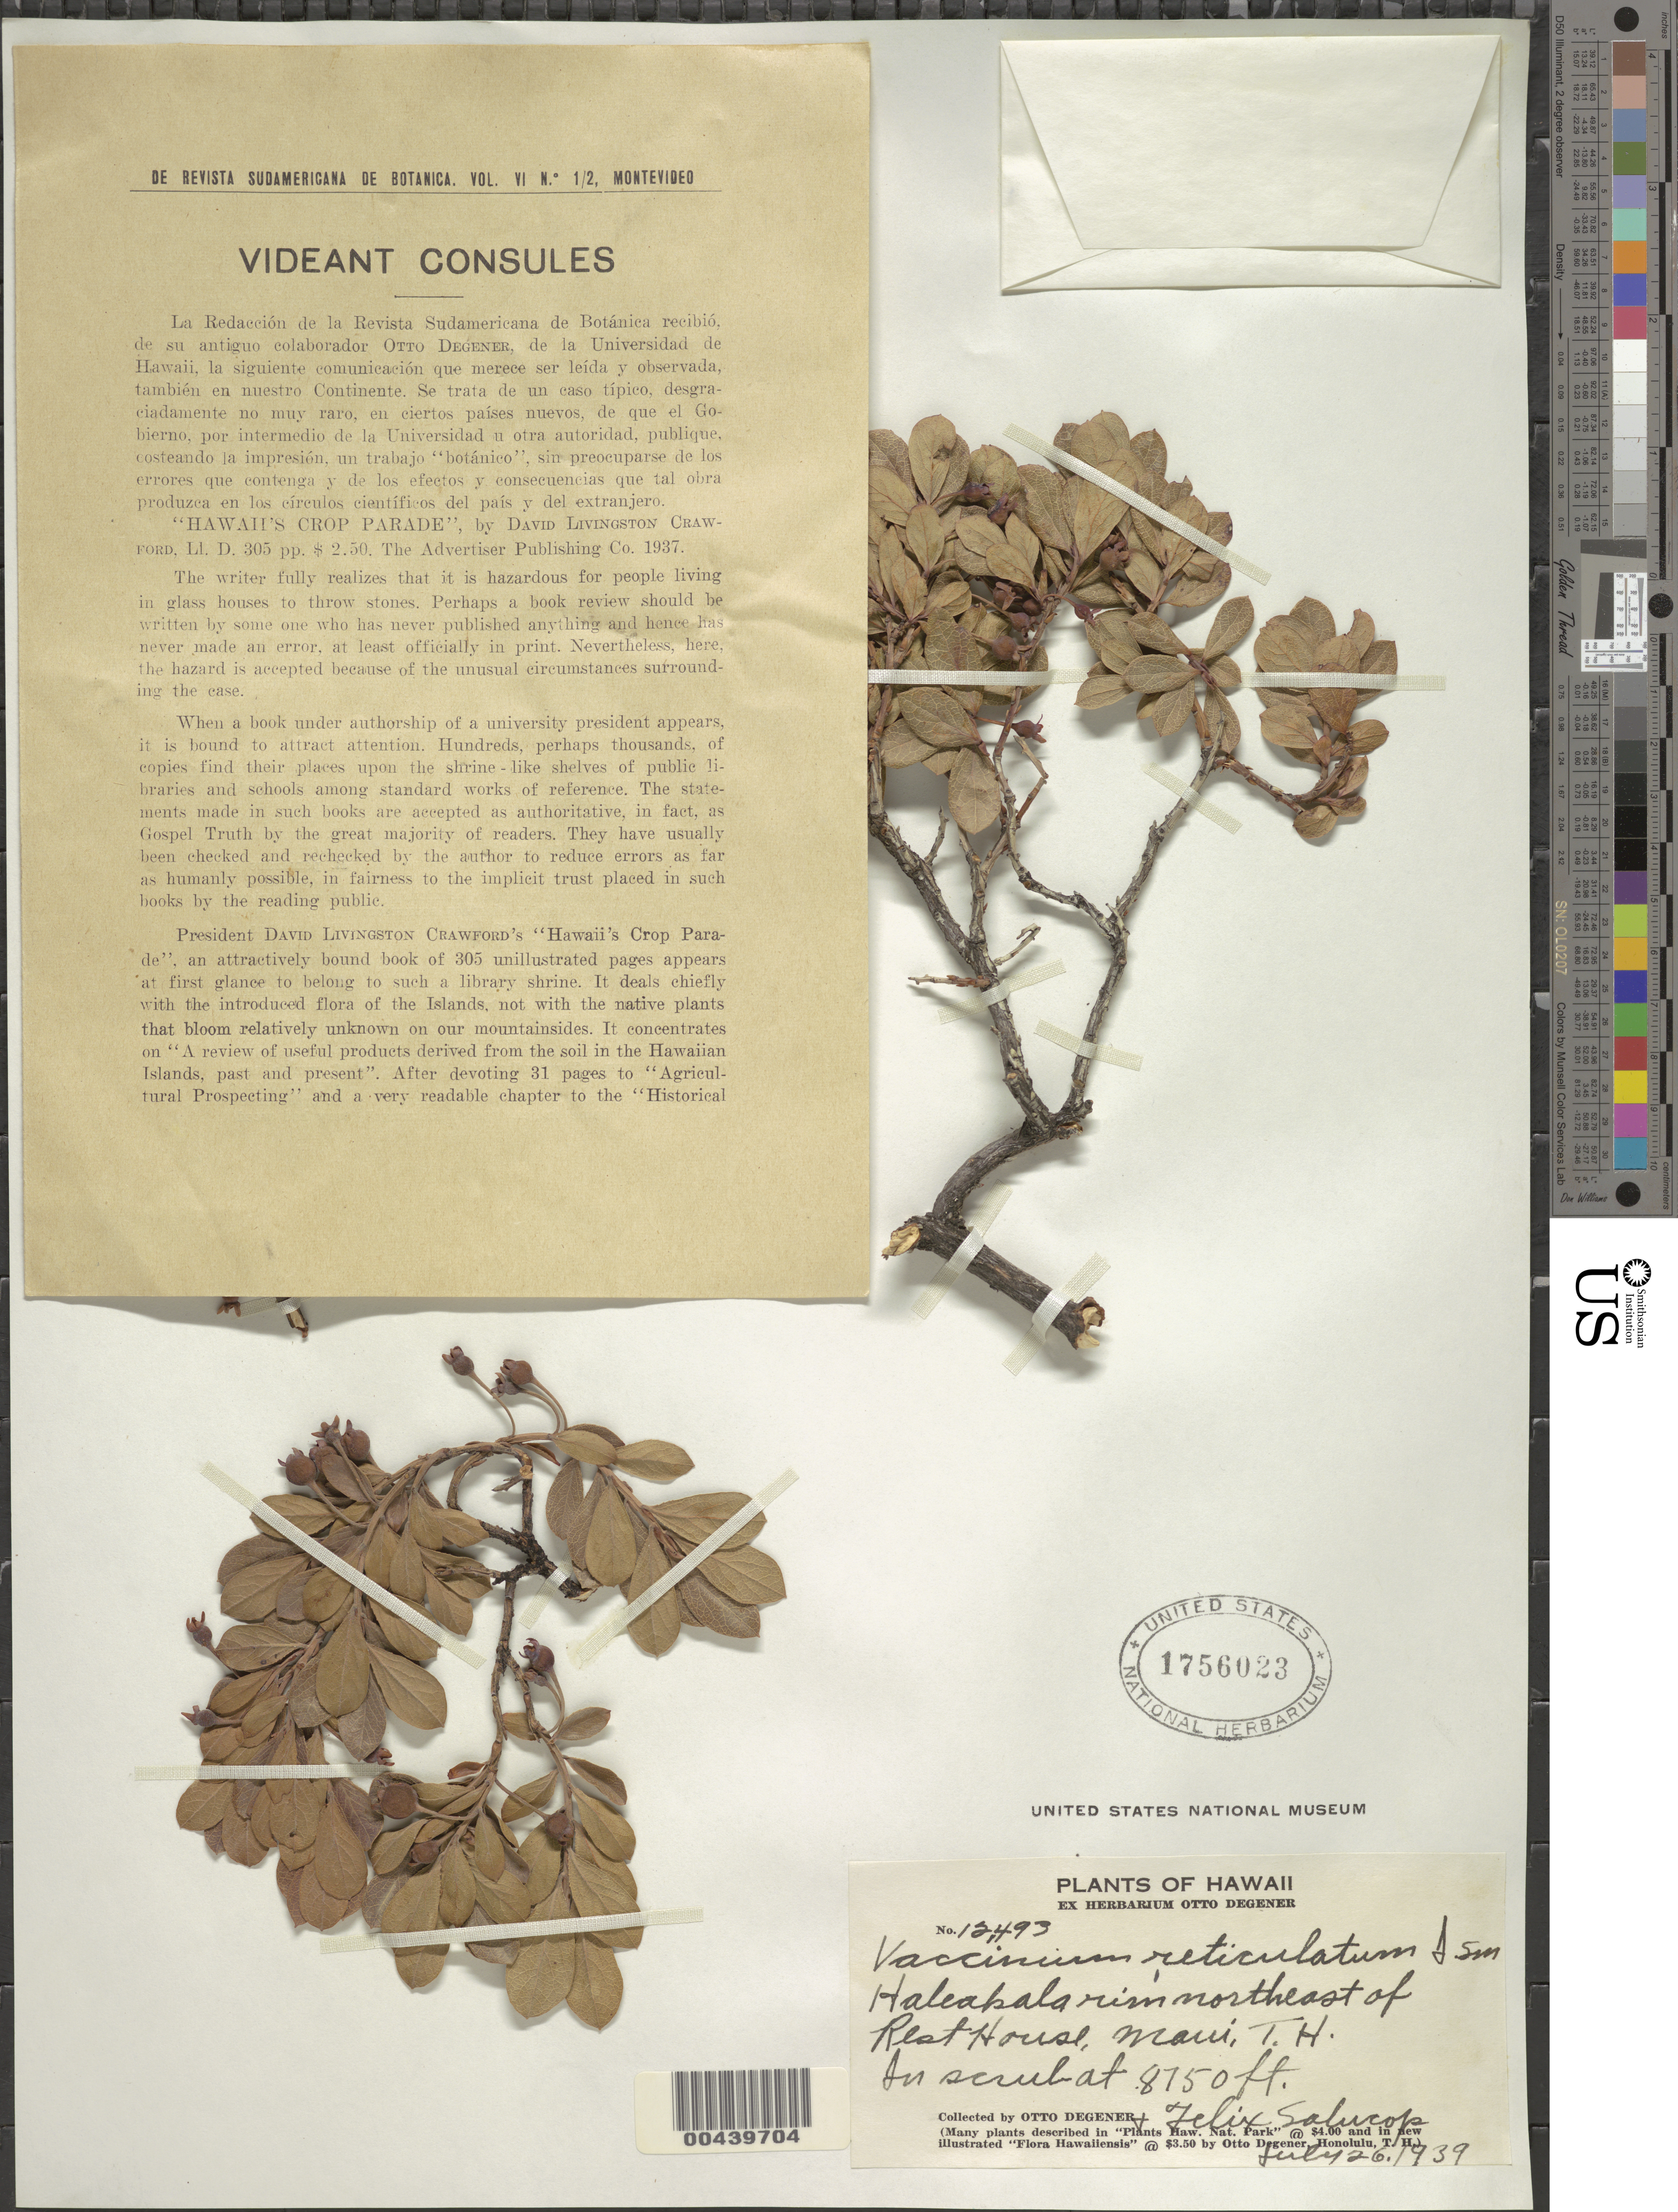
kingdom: Plantae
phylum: Tracheophyta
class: Magnoliopsida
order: Ericales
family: Ericaceae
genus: Vaccinium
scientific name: Vaccinium reticulatum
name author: Sm.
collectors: O. Degener & F. Salucop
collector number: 12493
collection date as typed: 26 Feb 1939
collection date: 1939-02-26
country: United States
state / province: Hawaii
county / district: Maui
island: Maui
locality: Haleakala rim NE of Rest House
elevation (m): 2667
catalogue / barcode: US 1756023